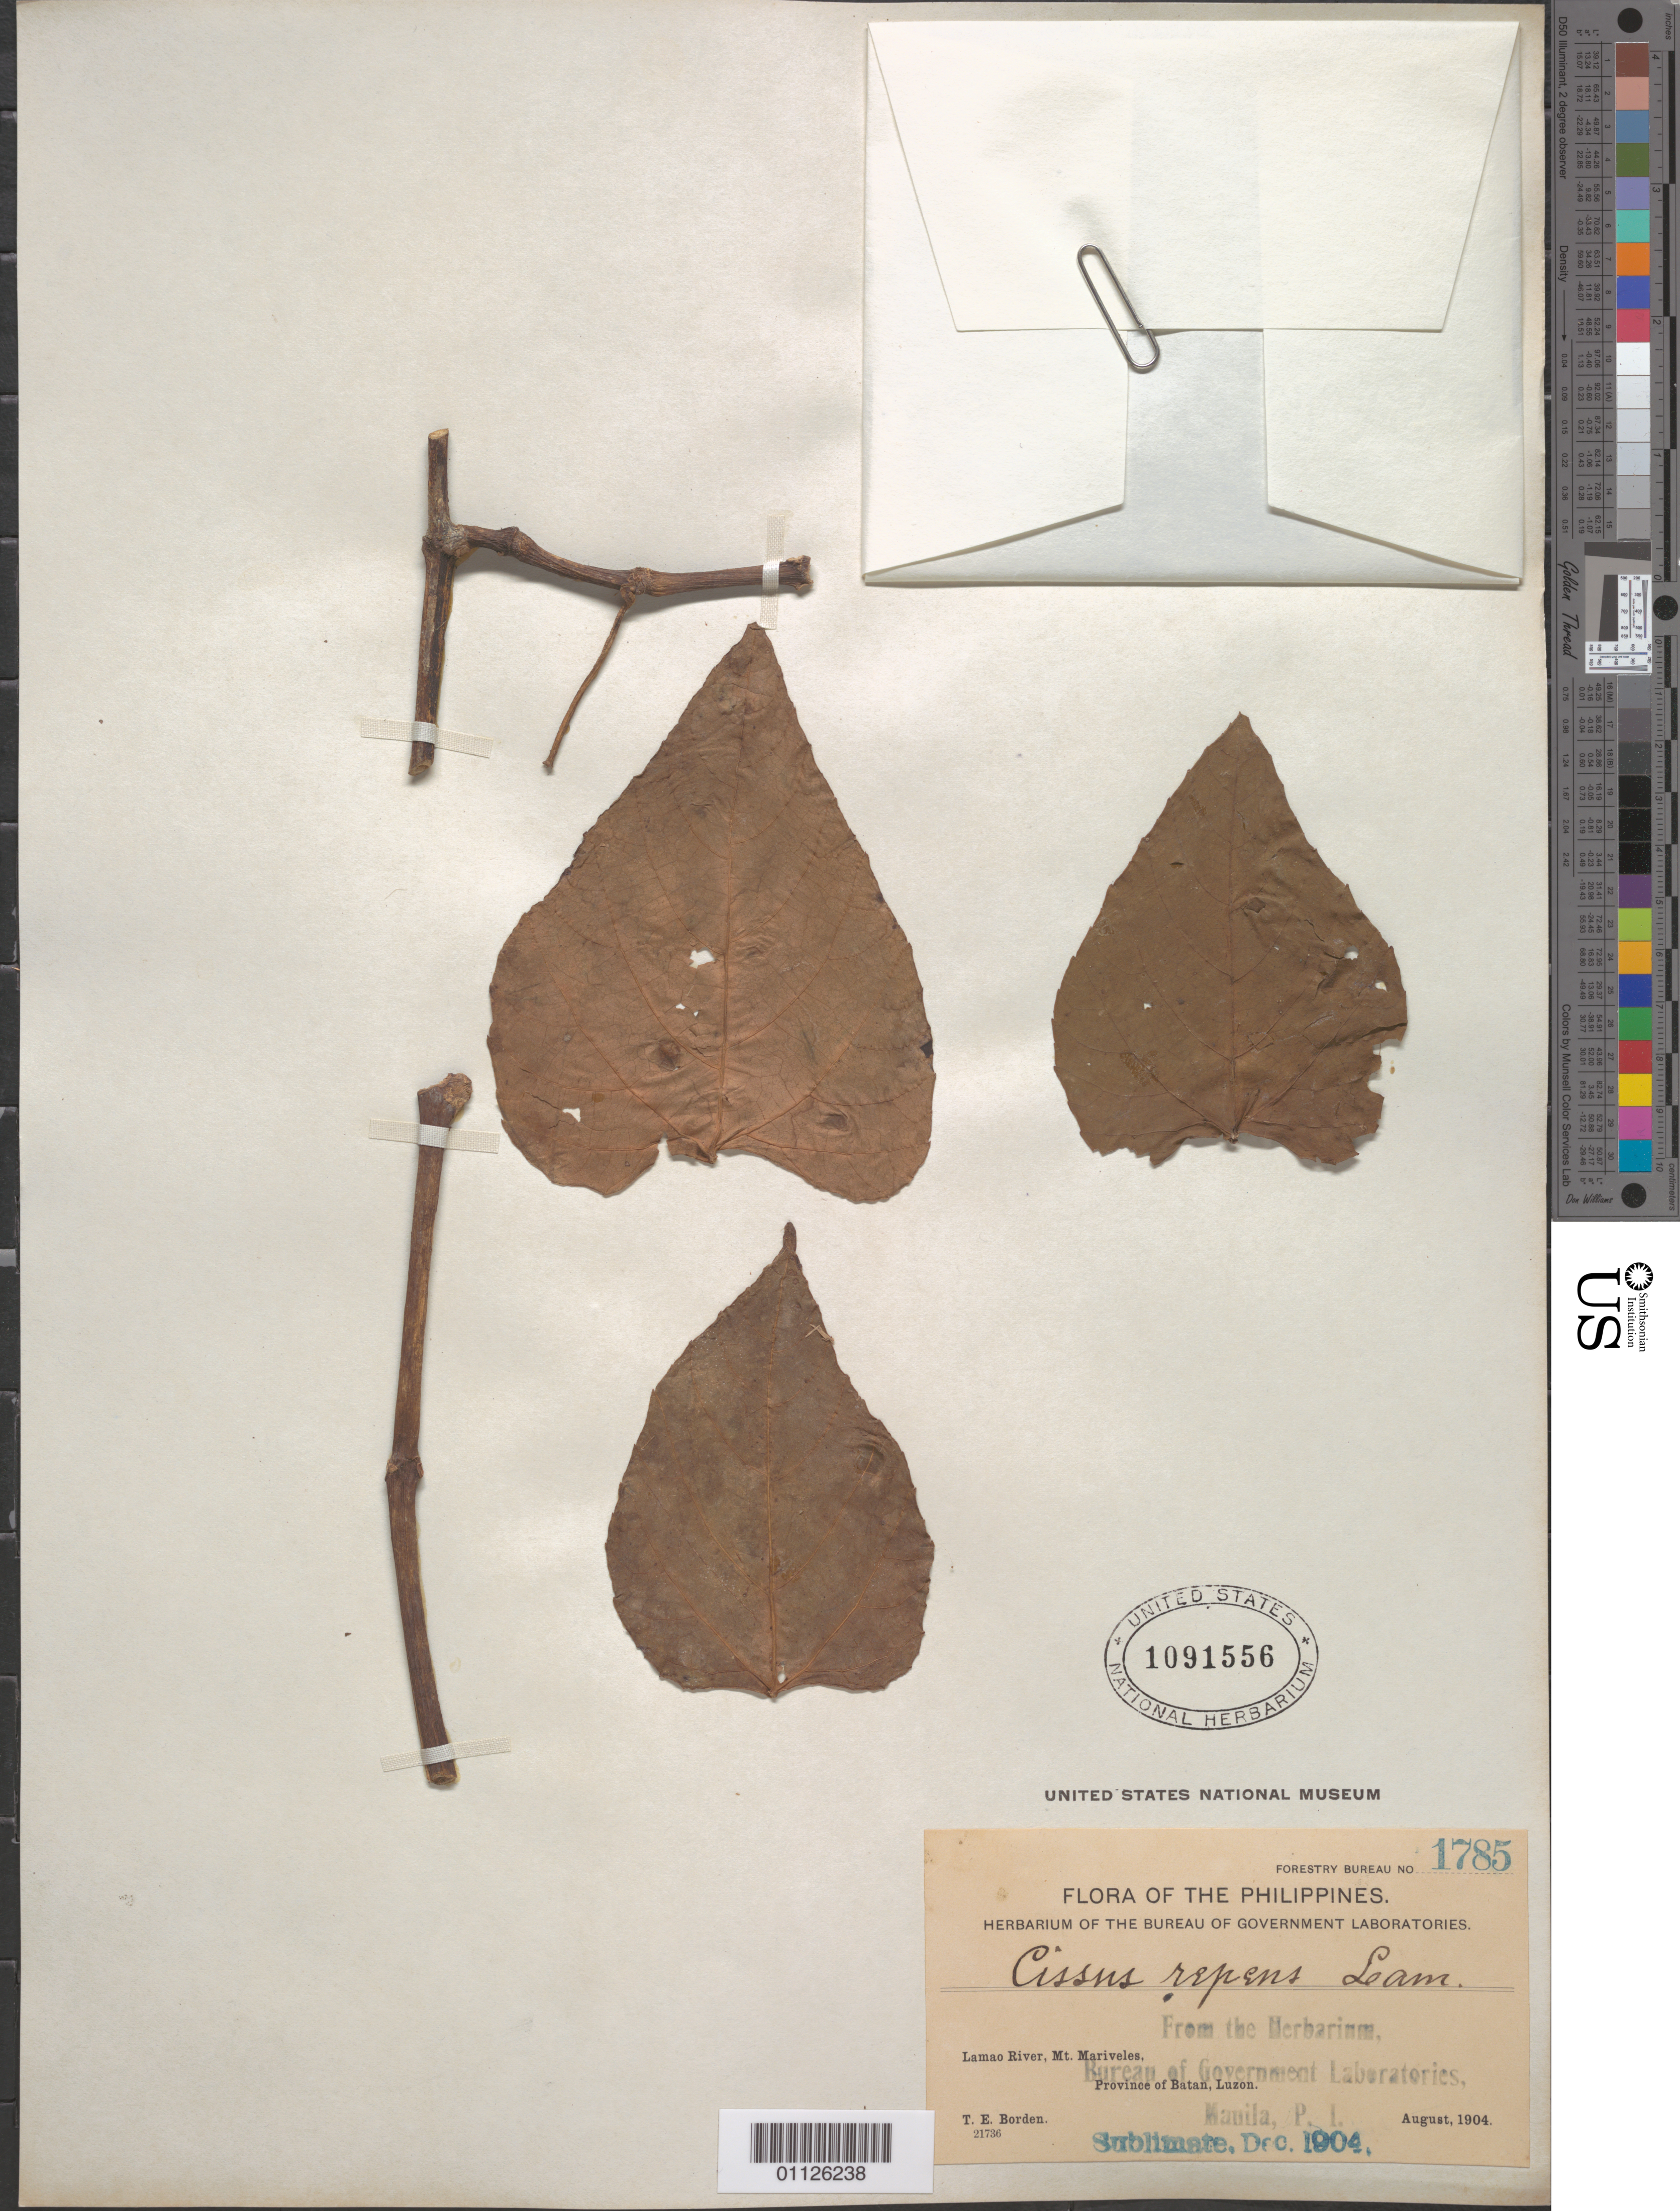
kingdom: Plantae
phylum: Tracheophyta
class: Magnoliopsida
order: Vitales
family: Vitaceae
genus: Cissus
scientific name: Cissus repens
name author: Lam.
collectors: T. E. Borden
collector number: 1785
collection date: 1904-08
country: Philippines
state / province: Central Luzon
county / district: Bataan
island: Luzon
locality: Lamao River. Mt Mariveles.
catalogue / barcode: US 1091556